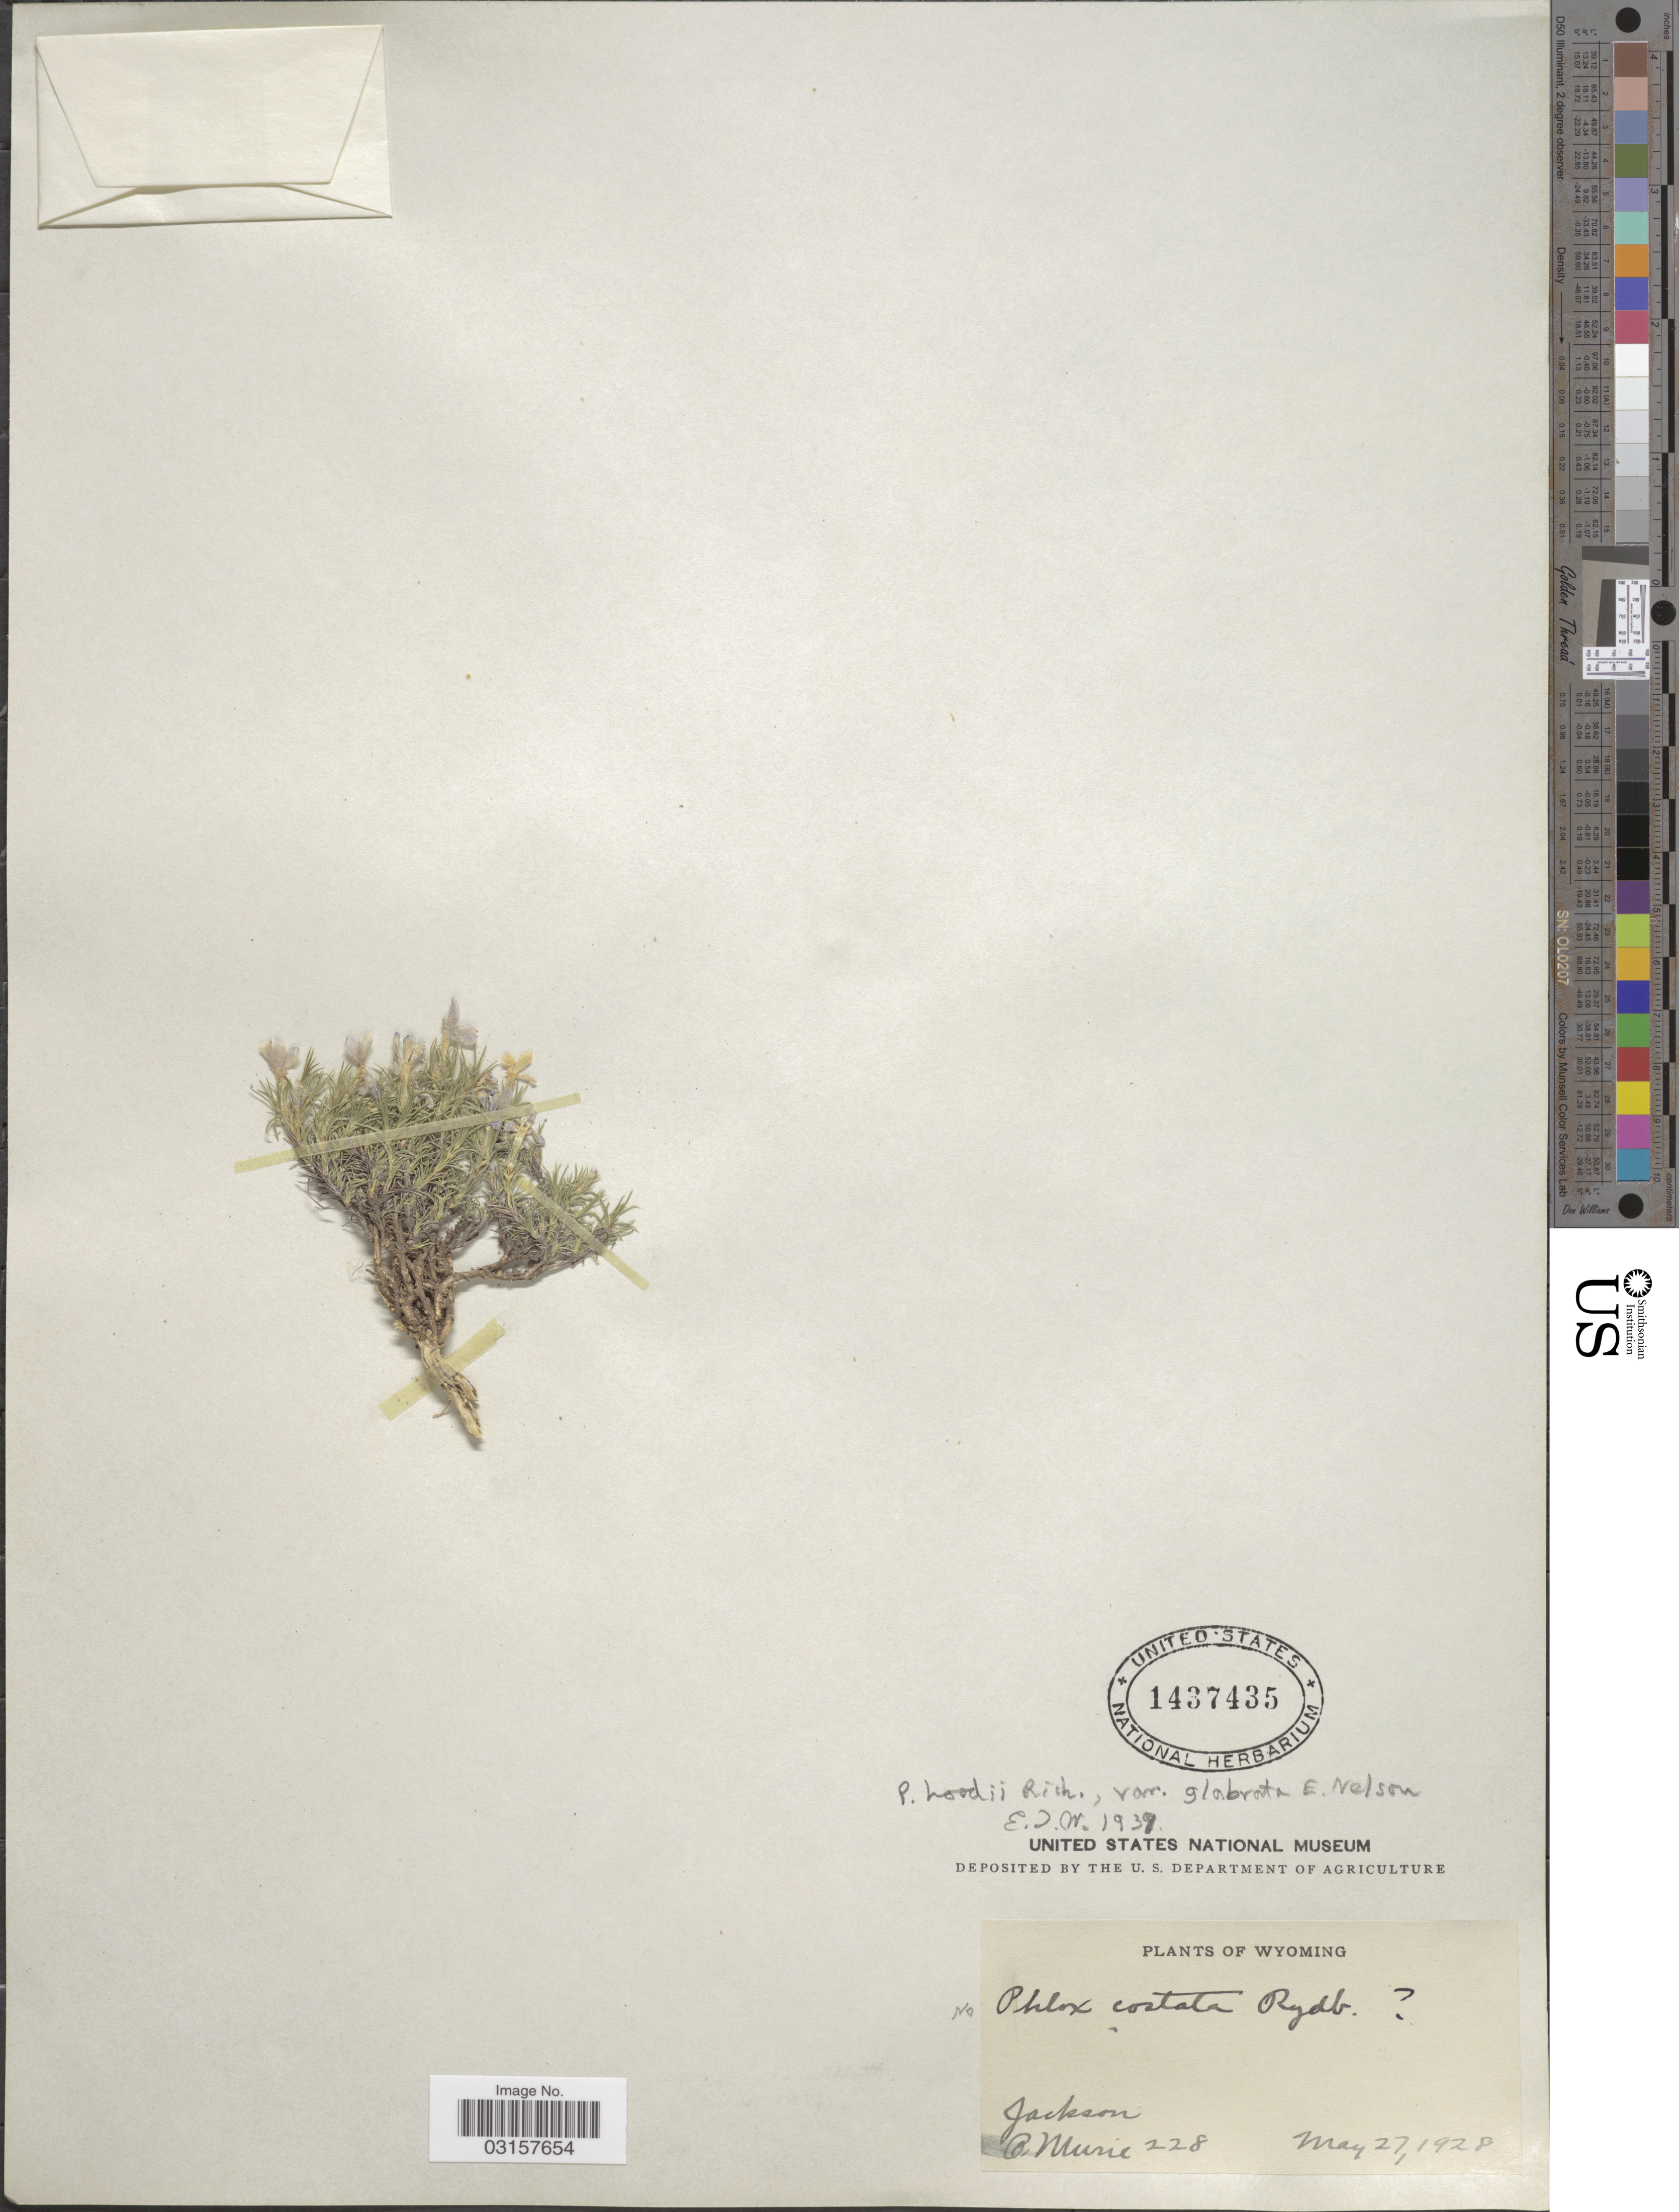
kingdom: Plantae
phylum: Tracheophyta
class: Magnoliopsida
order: Ericales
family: Polemoniaceae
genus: Phlox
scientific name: Phlox hoodii subsp. hoodii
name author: Richardson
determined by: Mayfield, M. H.; Ferguson, C. J.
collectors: O. Murie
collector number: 228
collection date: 1928-05-27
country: United States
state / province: Wyoming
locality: Jackson.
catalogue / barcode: US 1437435